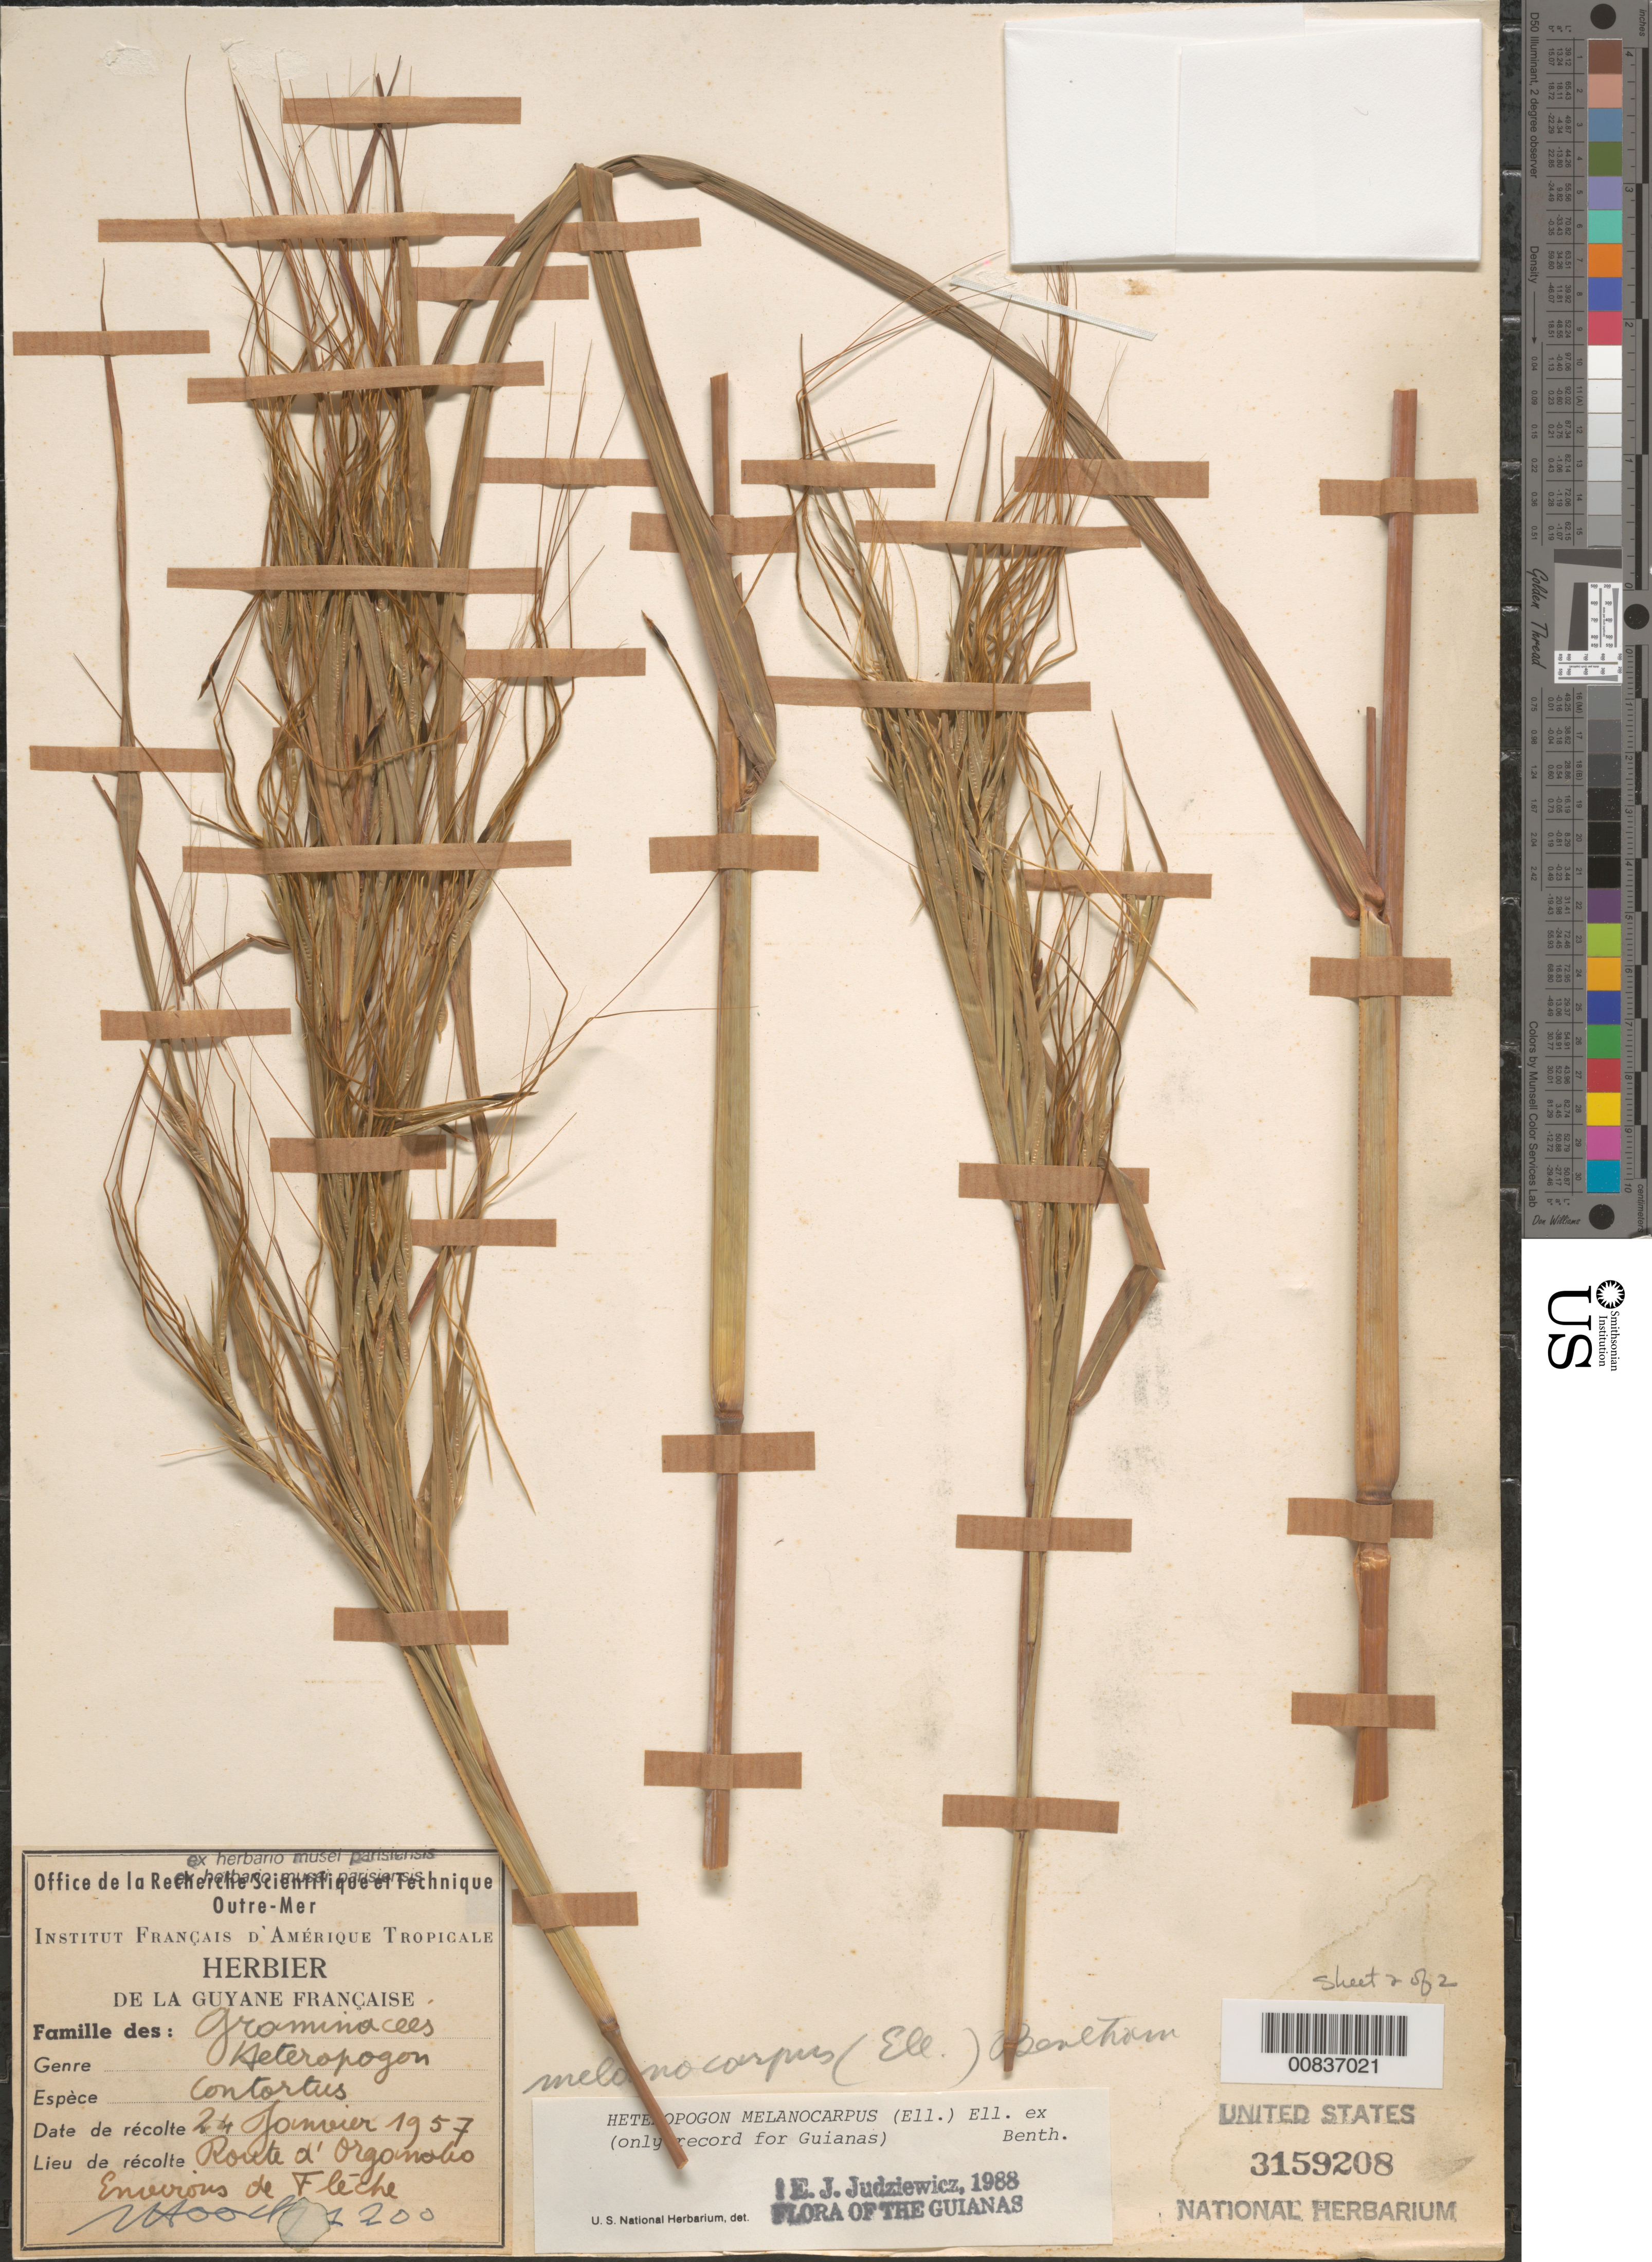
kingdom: Plantae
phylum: Tracheophyta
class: Liliopsida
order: Poales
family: Poaceae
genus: Heteropogon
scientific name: Heteropogon melanocarpus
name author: (Elliott) Benth.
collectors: J. Hoock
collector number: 1200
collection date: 1957-01-24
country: French Guiana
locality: Route d' Orgonabo. Environs de Fléche.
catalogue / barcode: US 3159208